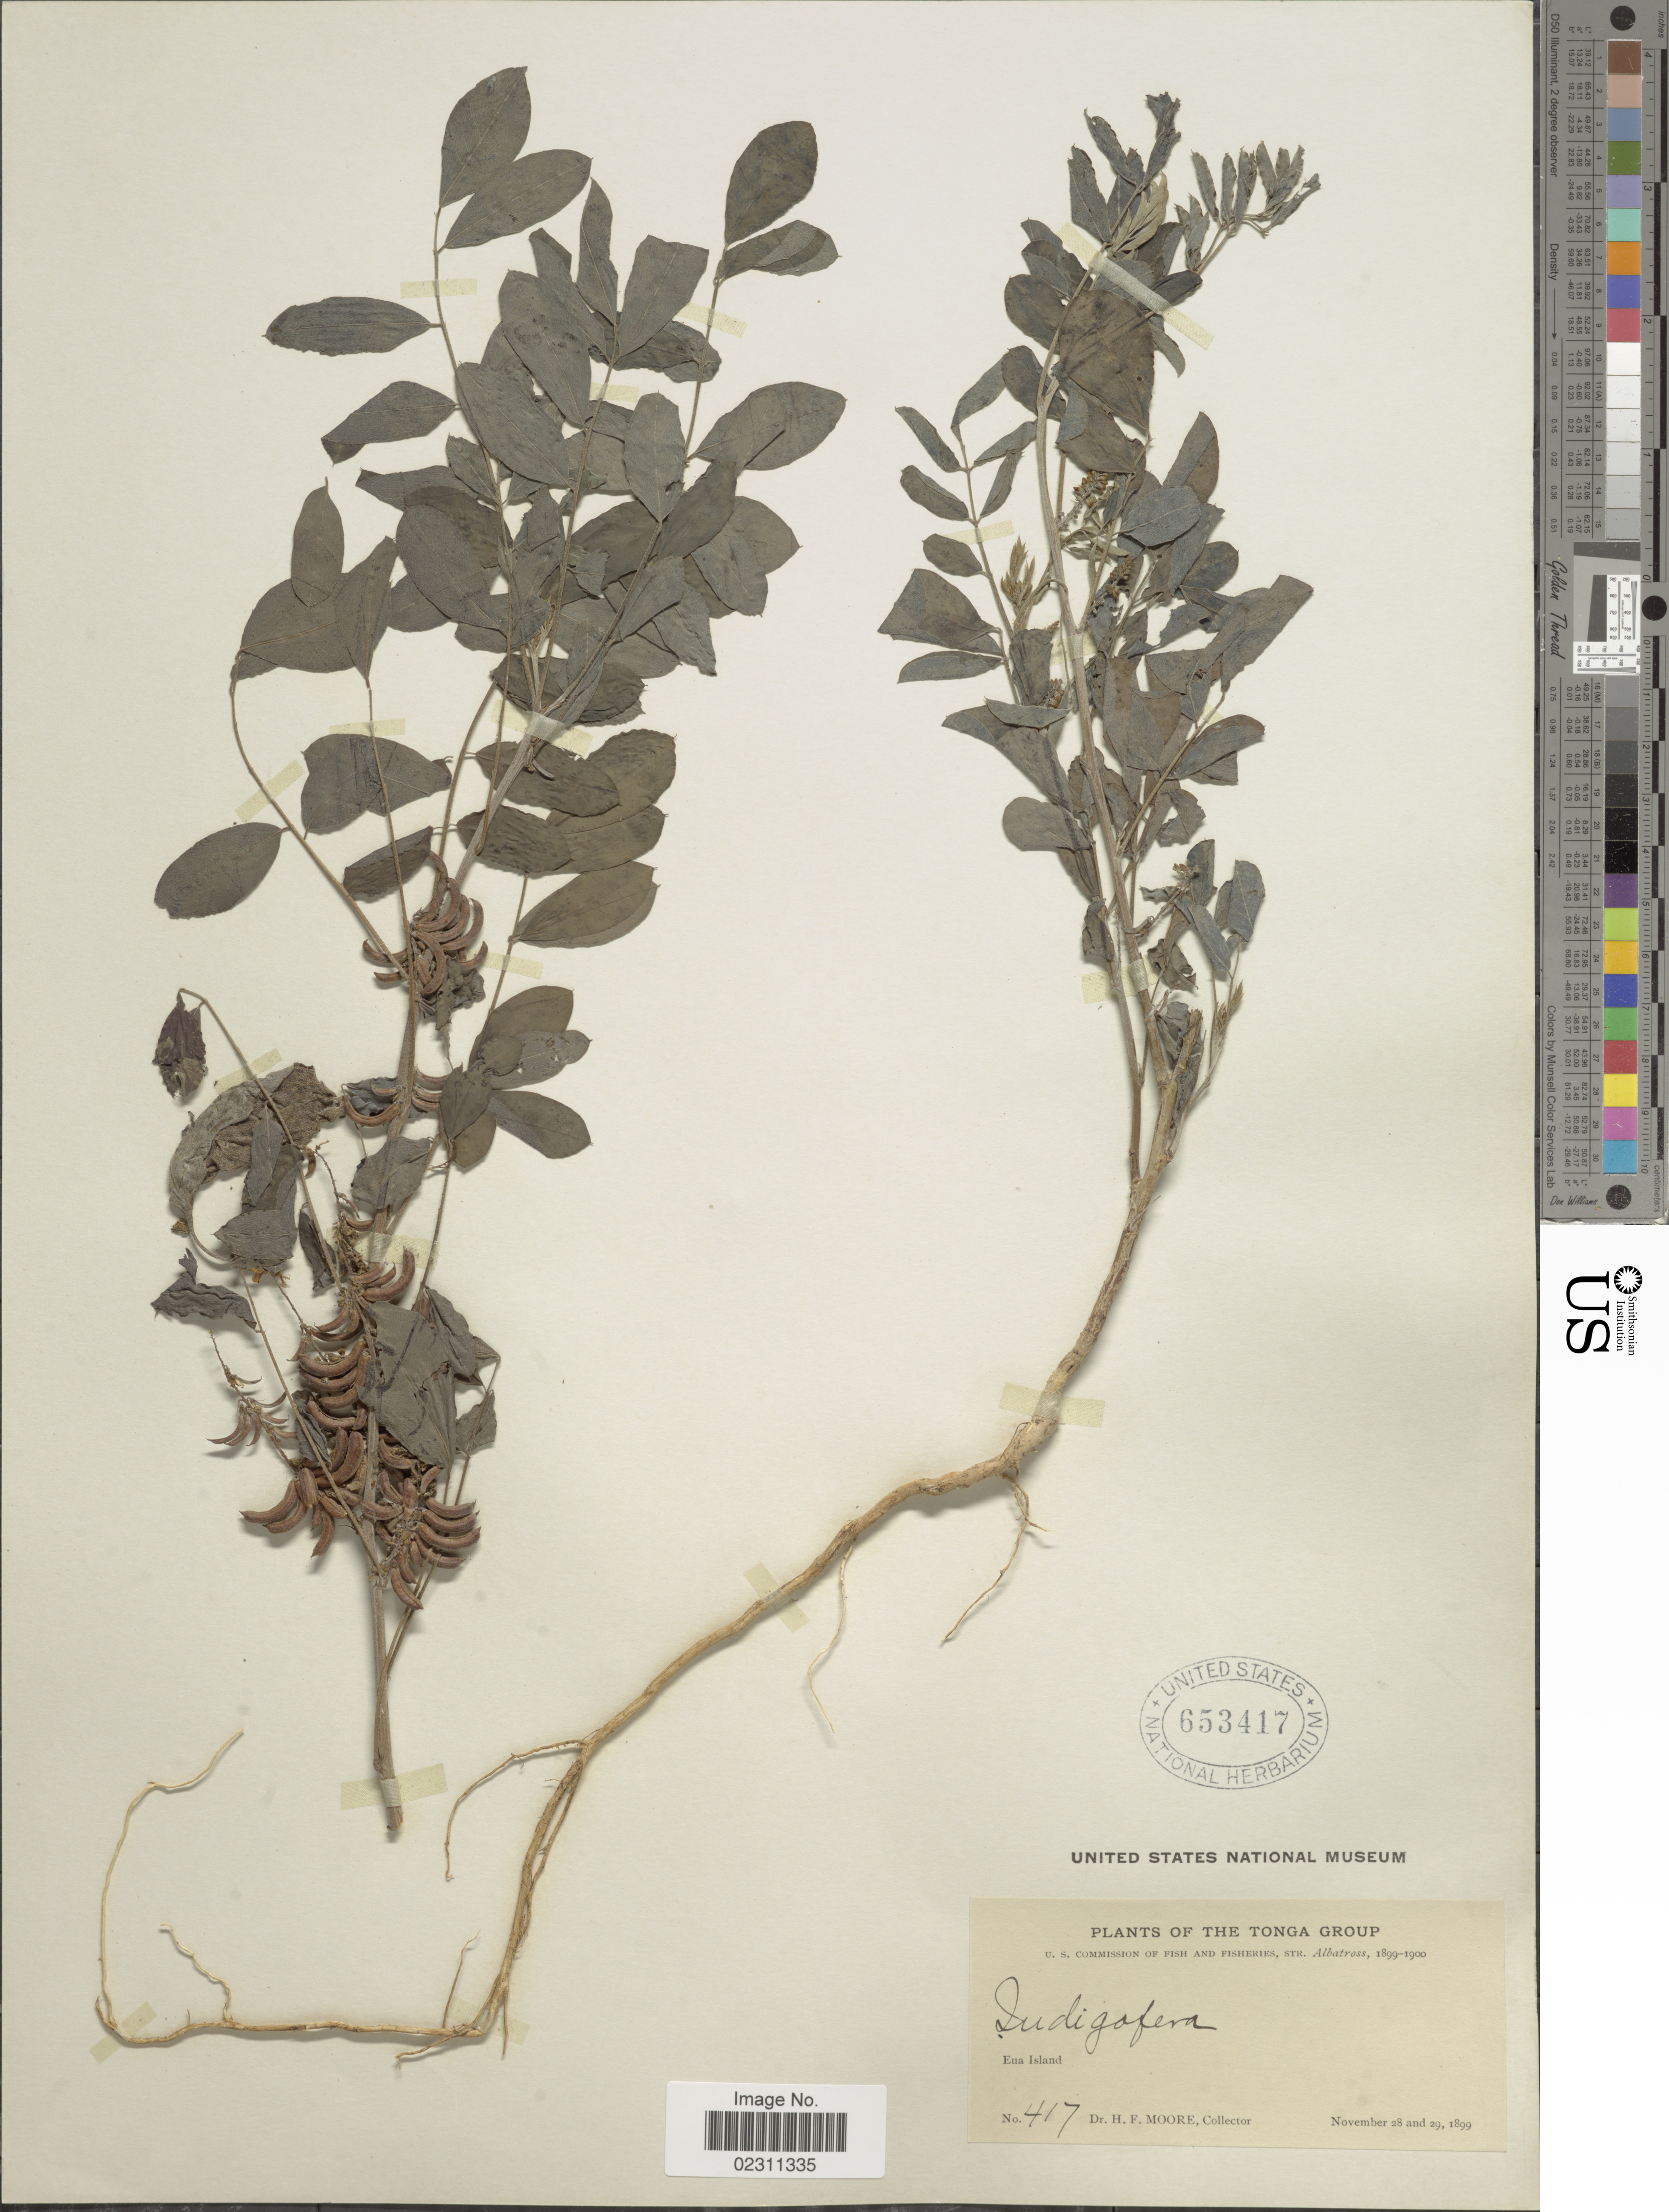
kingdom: Plantae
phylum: Tracheophyta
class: Magnoliopsida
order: Fabales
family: Fabaceae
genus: Indigofera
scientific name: Indigofera suffruticosa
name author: Mill.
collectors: H. F. Moore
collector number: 417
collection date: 1899-11-28/1899-11-29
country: Tonga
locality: Eua Island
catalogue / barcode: US 653417